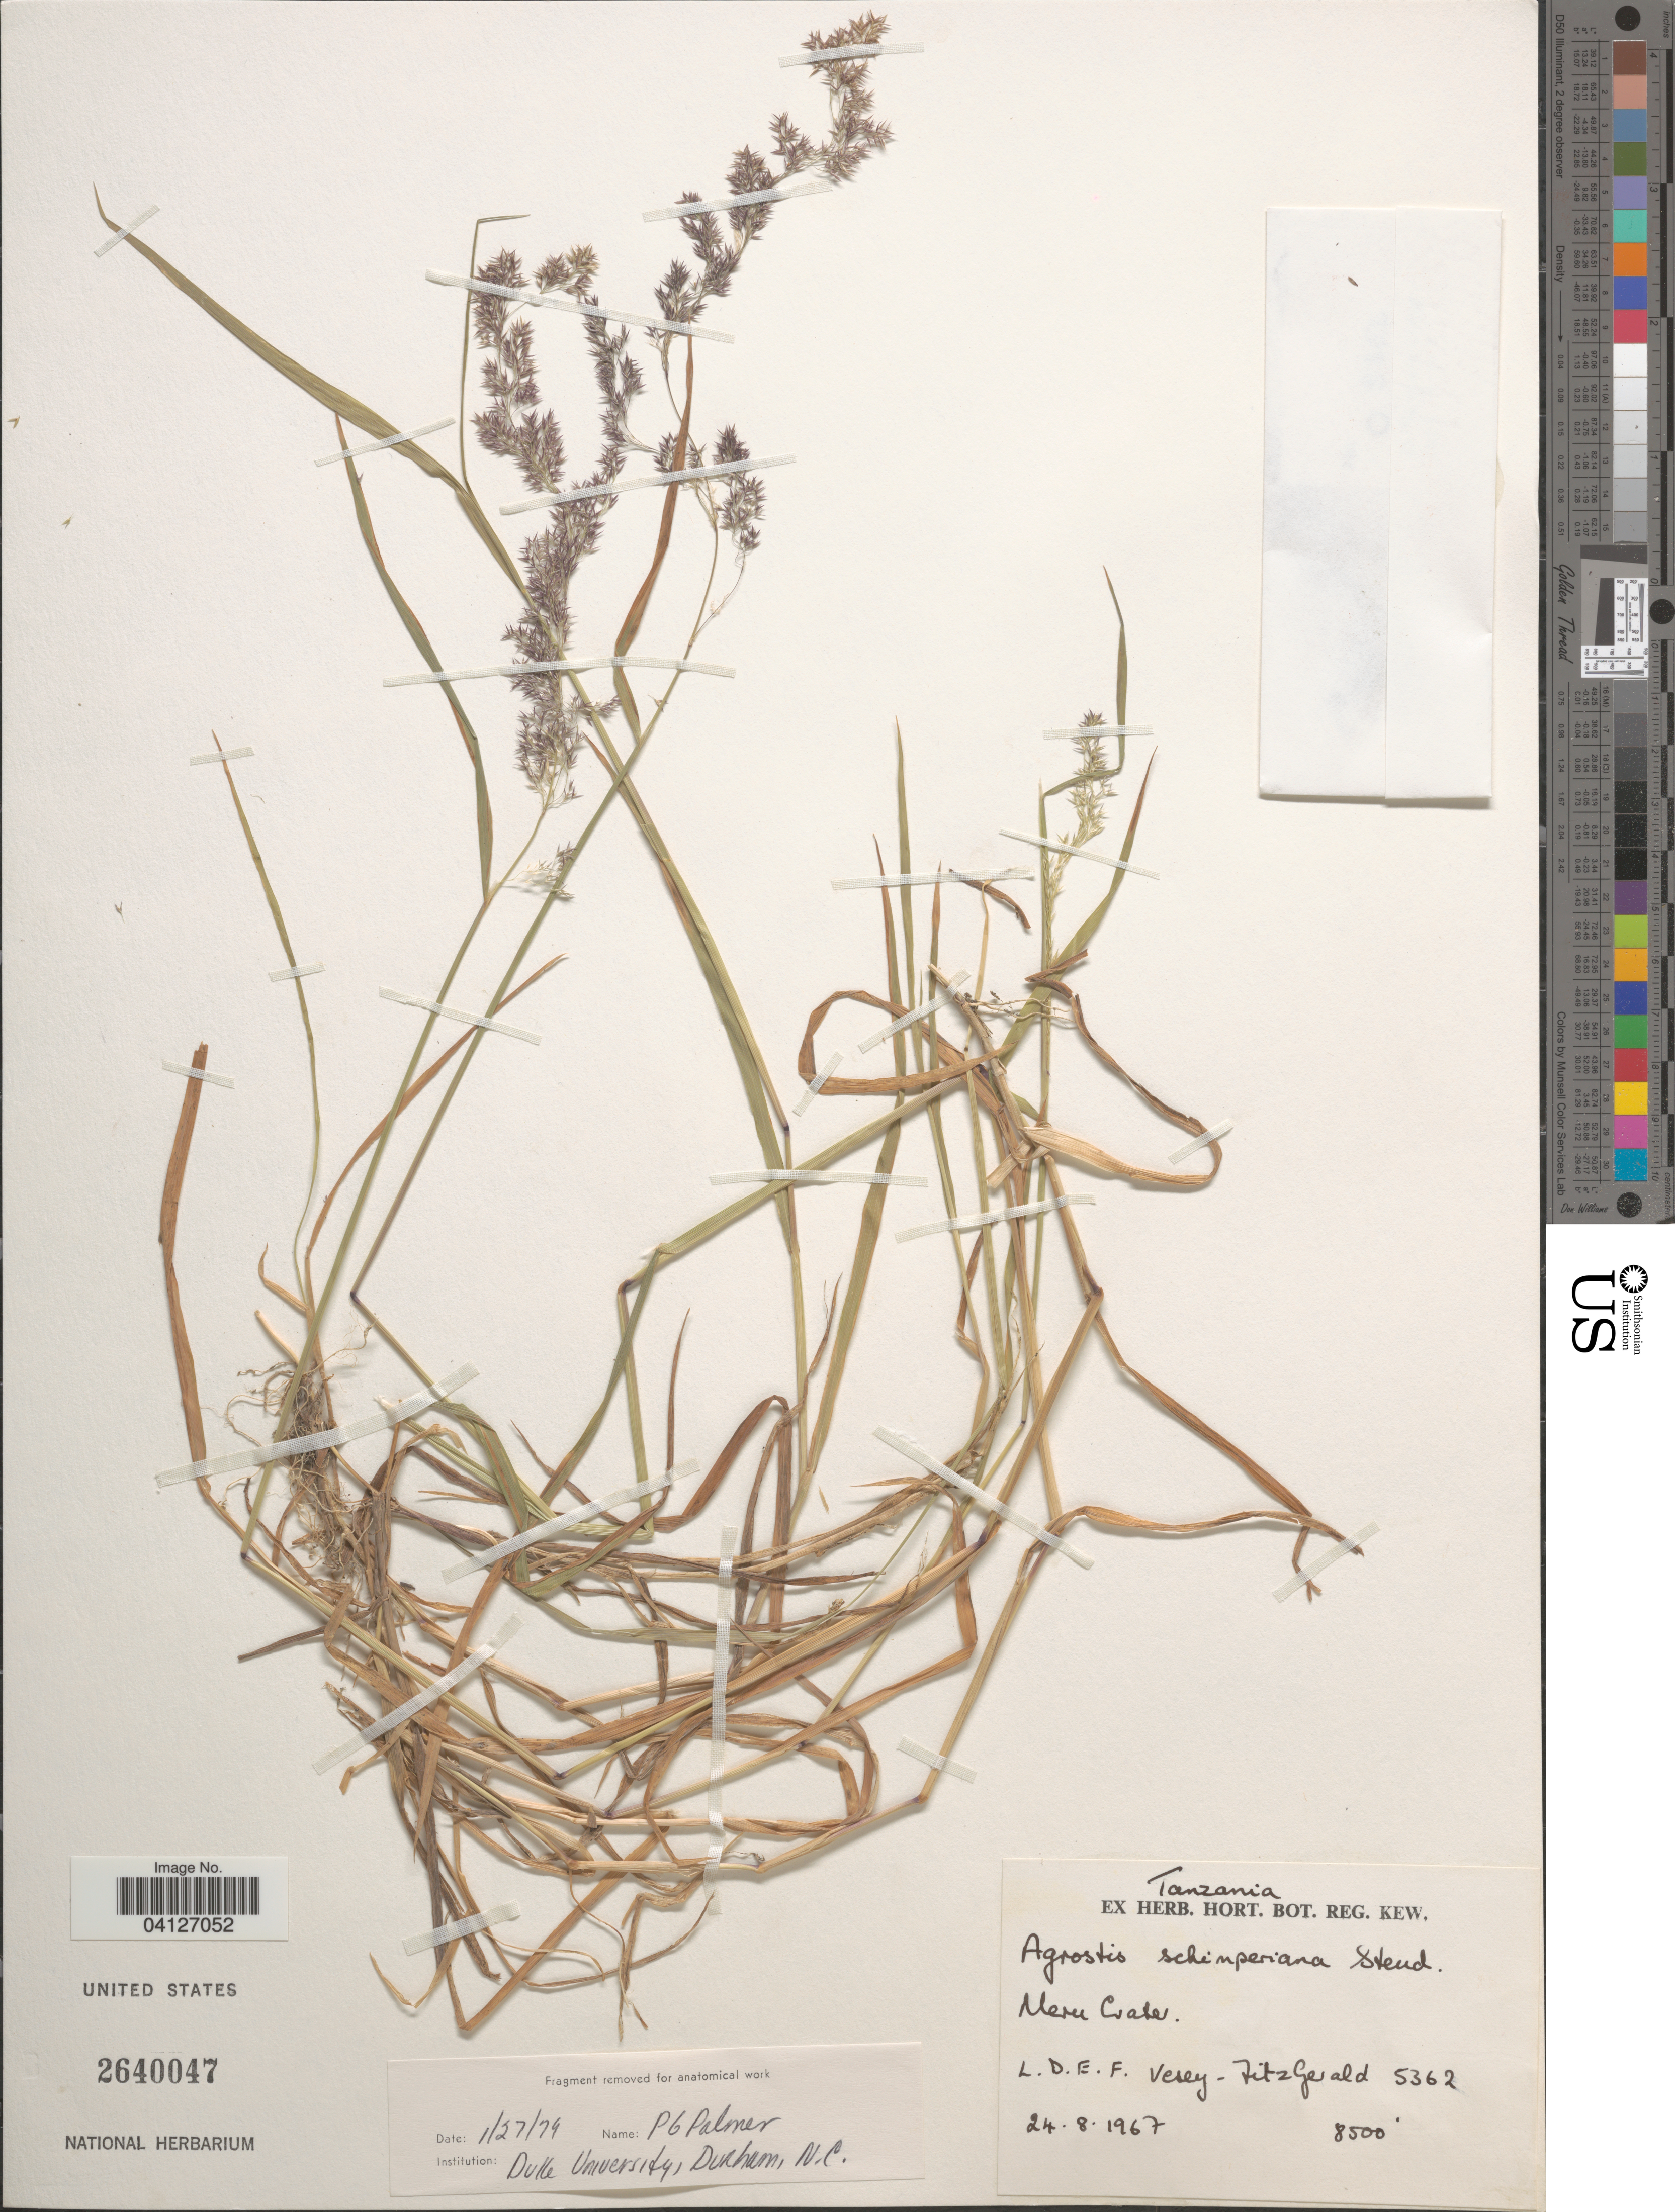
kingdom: Plantae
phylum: Tracheophyta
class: Liliopsida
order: Poales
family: Poaceae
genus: Agrostis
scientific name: Agrostis schimperiana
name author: Hochst. ex Steud.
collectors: L. Vesey-Fitzgerald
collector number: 5362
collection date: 1967-08-24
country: Tanzania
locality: Meru Crate.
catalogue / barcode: US 2640047